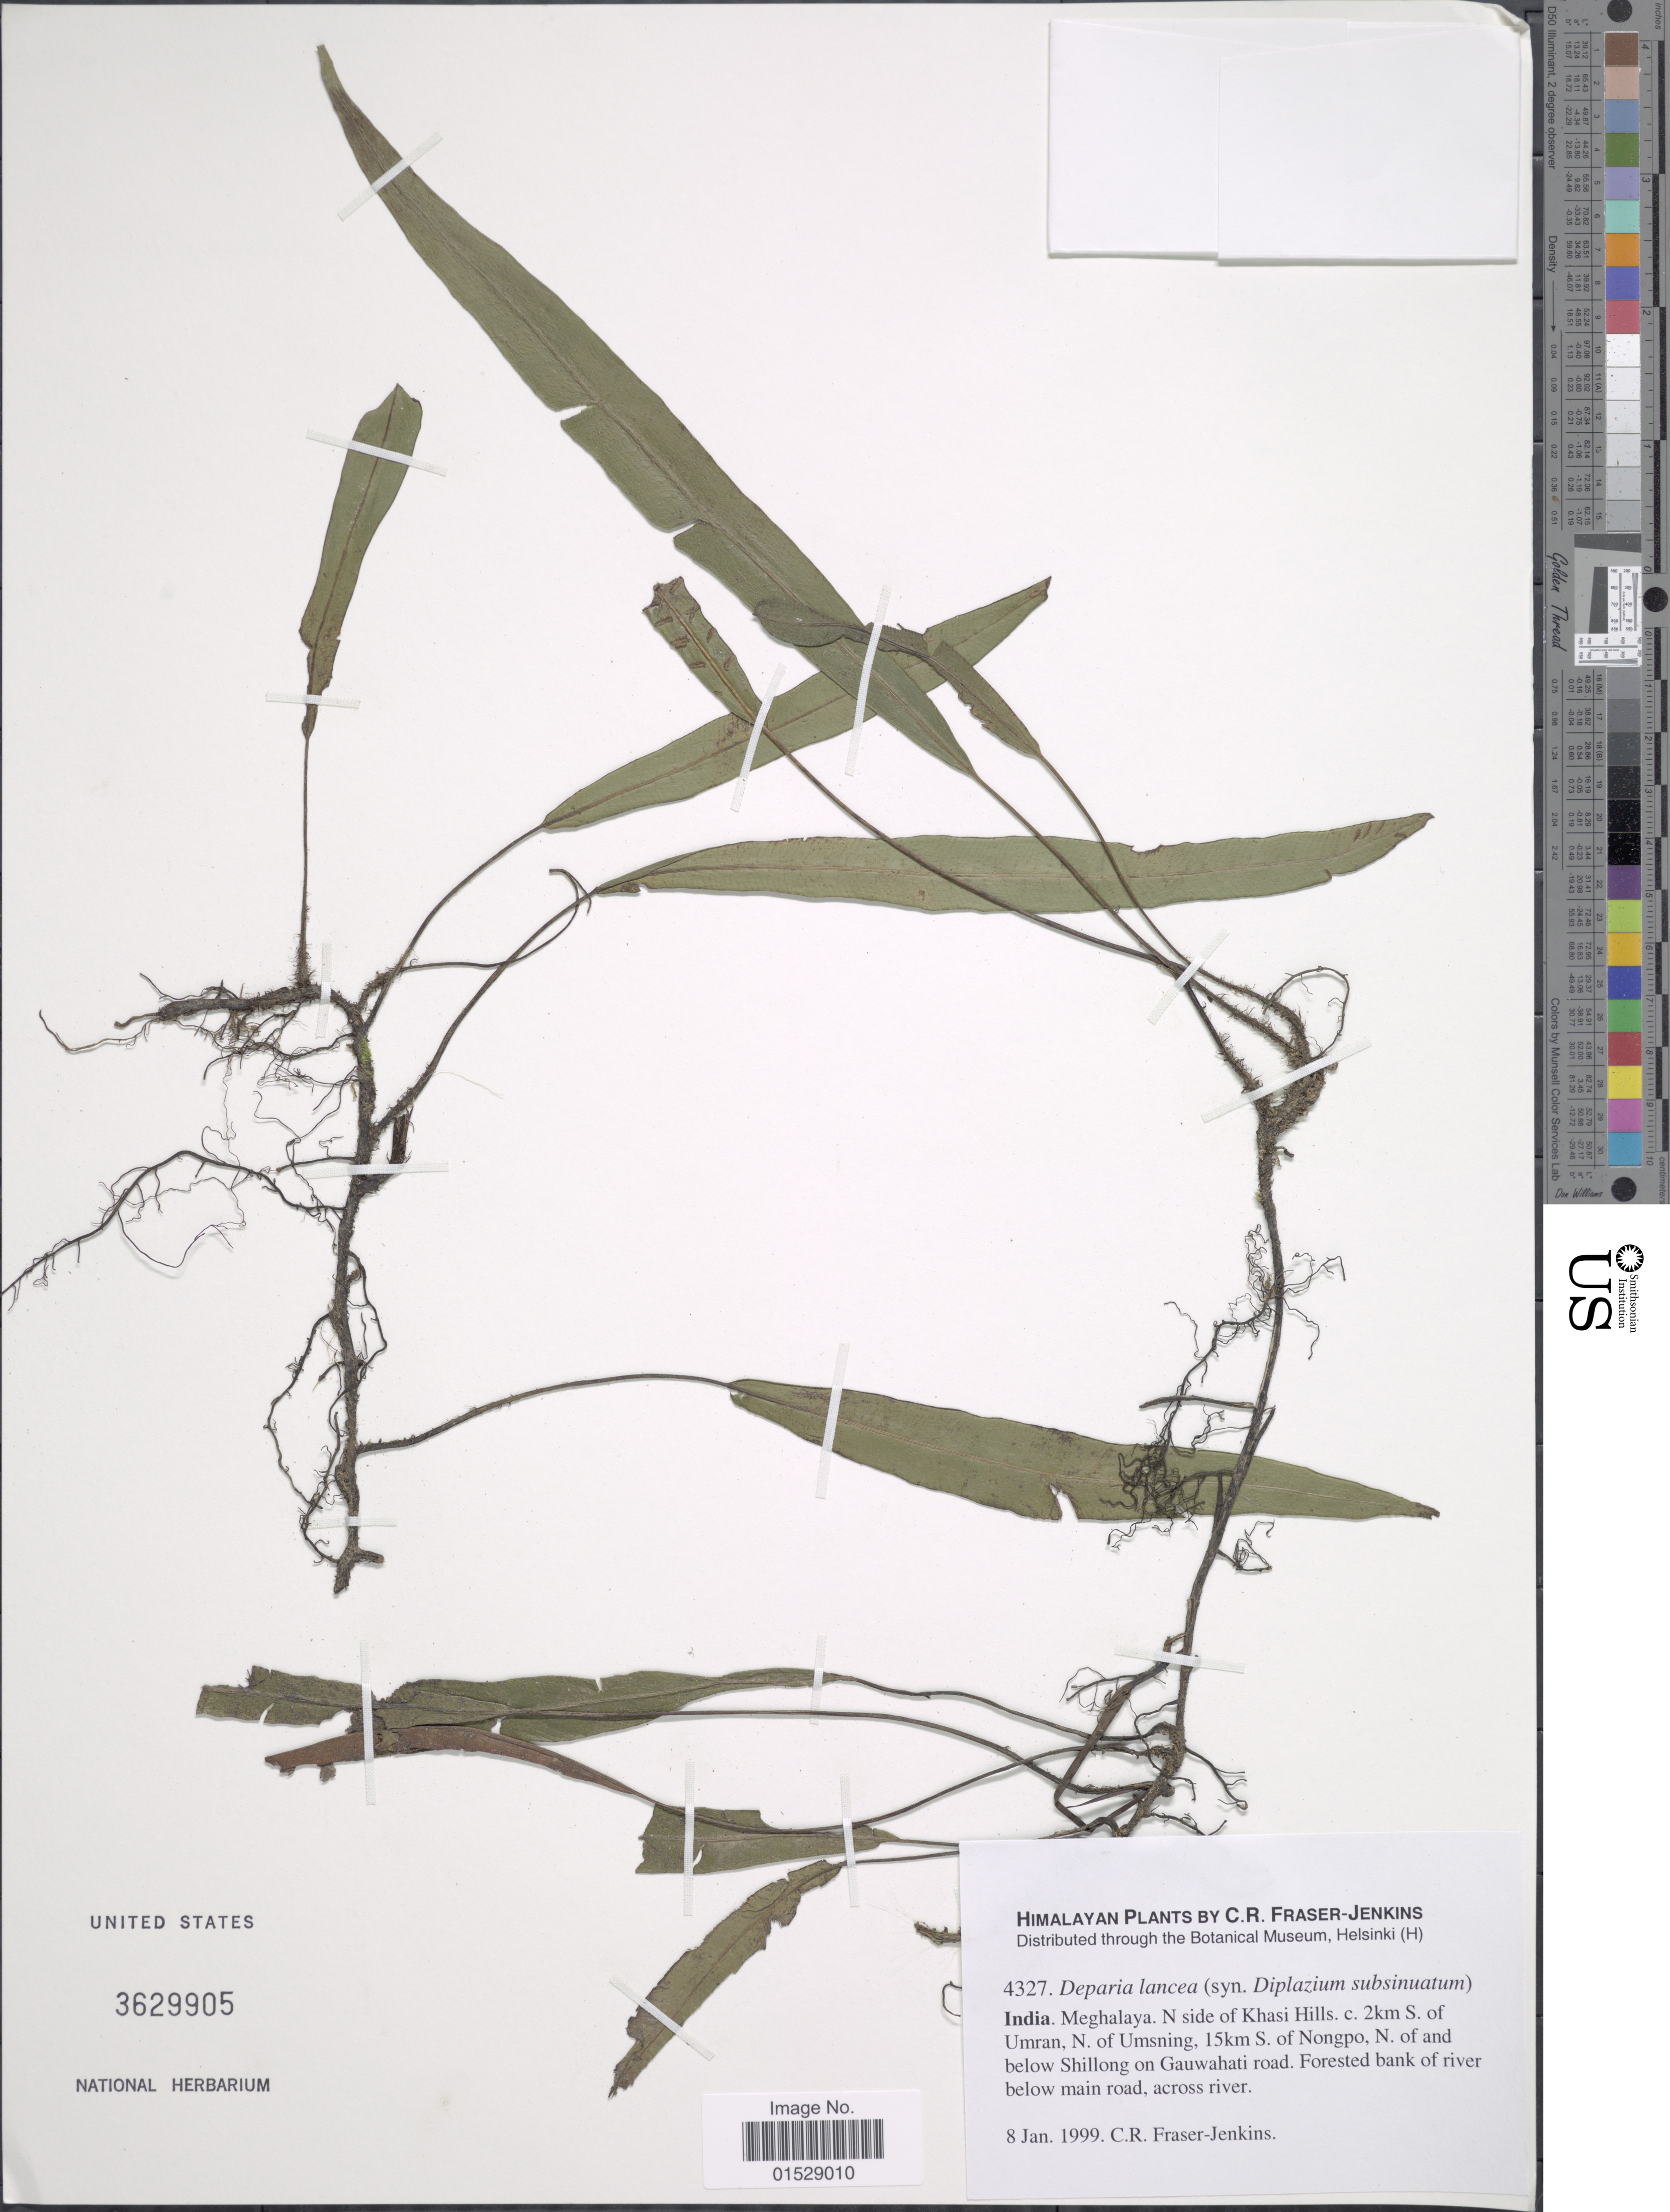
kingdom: Plantae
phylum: Tracheophyta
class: Polypodiopsida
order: Polypodiales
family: Athyriaceae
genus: Deparia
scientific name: Deparia lancea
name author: (Thunb.) Fraser-Jenk.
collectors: C. R. Fraser-Jenkins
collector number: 4327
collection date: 1999-01-08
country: India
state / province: Meghalaya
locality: Himalaya, India, Meghalaya, N side of Khasi Hills, c. 2 km S. of Umran, N. of Umsning, 15 km S. of nongpo, N. of and below Shillong on Gauwahati road, forested bank of river below main road, across river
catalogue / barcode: US 3629905